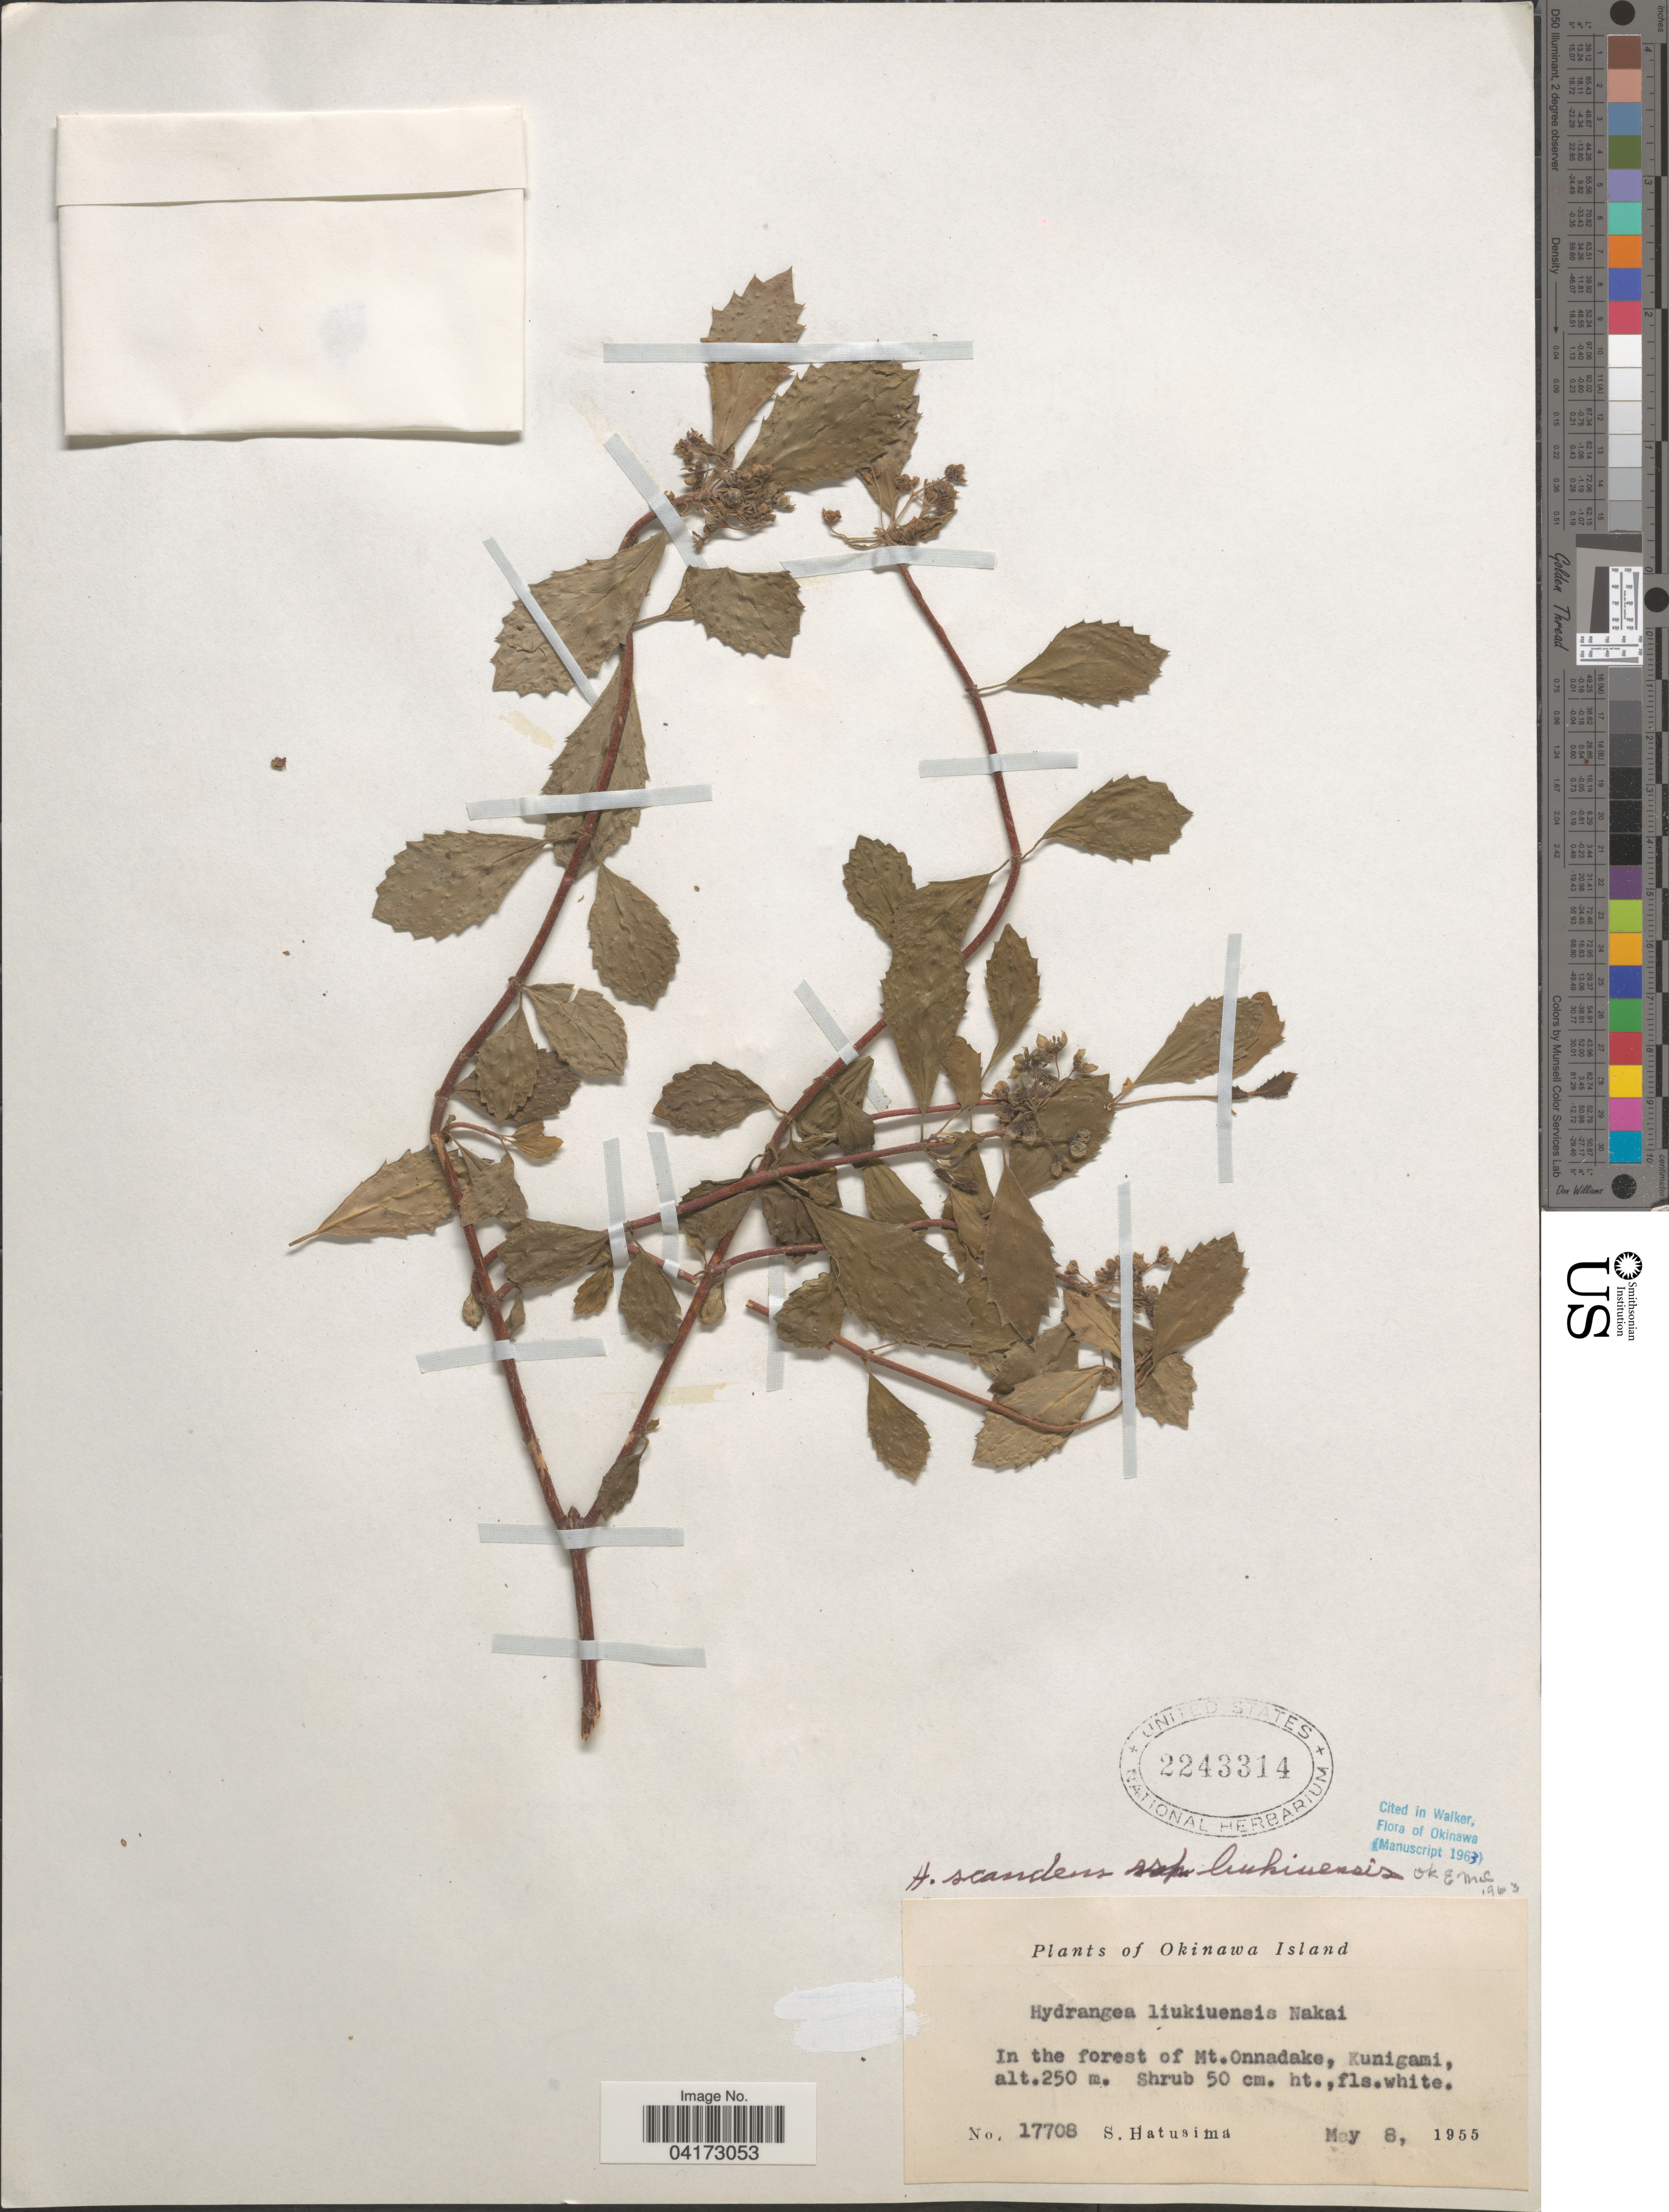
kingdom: Plantae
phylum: Tracheophyta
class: Magnoliopsida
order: Cornales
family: Hydrangeaceae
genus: Hydrangea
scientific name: Hydrangea scandens subsp. liukiuensis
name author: (Nakai) E. M. McClint.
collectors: S. Hatusima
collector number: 17708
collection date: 1955-05-08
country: Japan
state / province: Okinawa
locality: Okinawa Island. In the forest of Mt.Onndake, Kunigami.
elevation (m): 250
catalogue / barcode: US 2243314